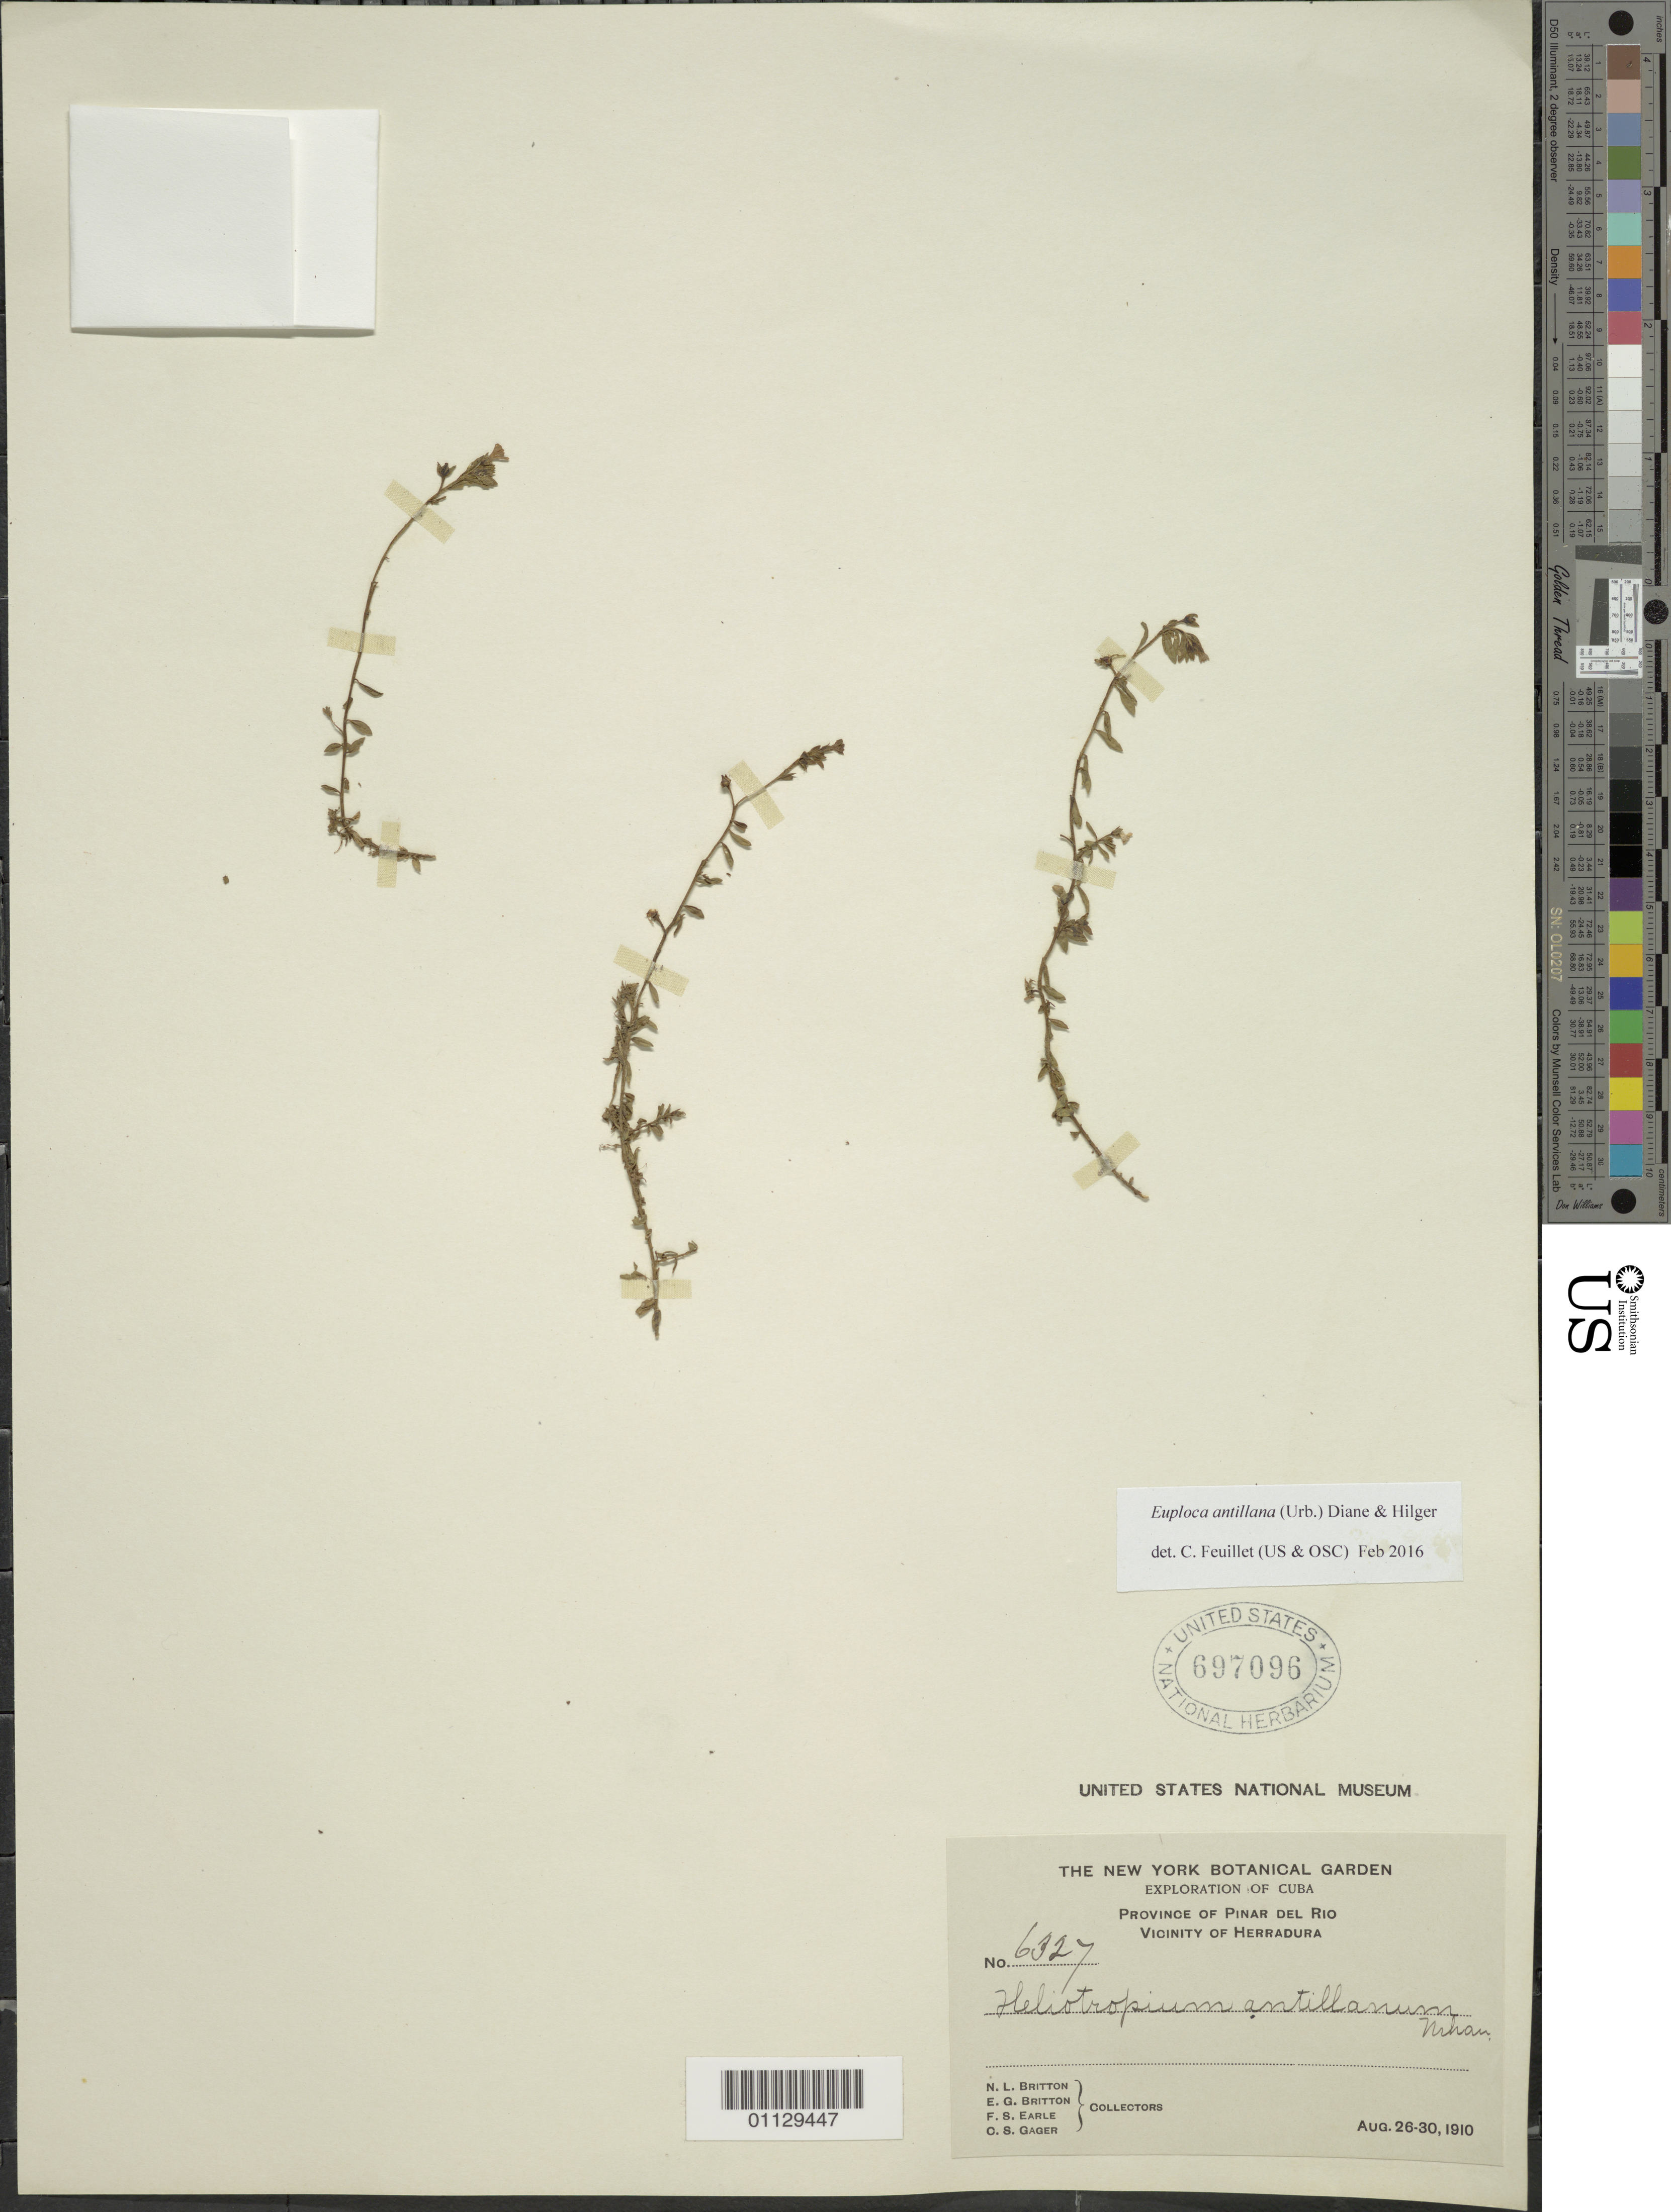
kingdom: Plantae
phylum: Tracheophyta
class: Magnoliopsida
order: Boraginales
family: Heliotropiaceae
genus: Euploca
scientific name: Euploca antillana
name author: (Urb.) Diane & Hilger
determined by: Feuillet, C.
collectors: E. G. Britton & N. Britton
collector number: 6327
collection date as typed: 26 Aug 1910 to 30 Aug 1910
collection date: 1910-08-26/1910-08-30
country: Cuba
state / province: Pinar del Rio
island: Cuba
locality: Herradura vicinity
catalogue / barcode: US 697096